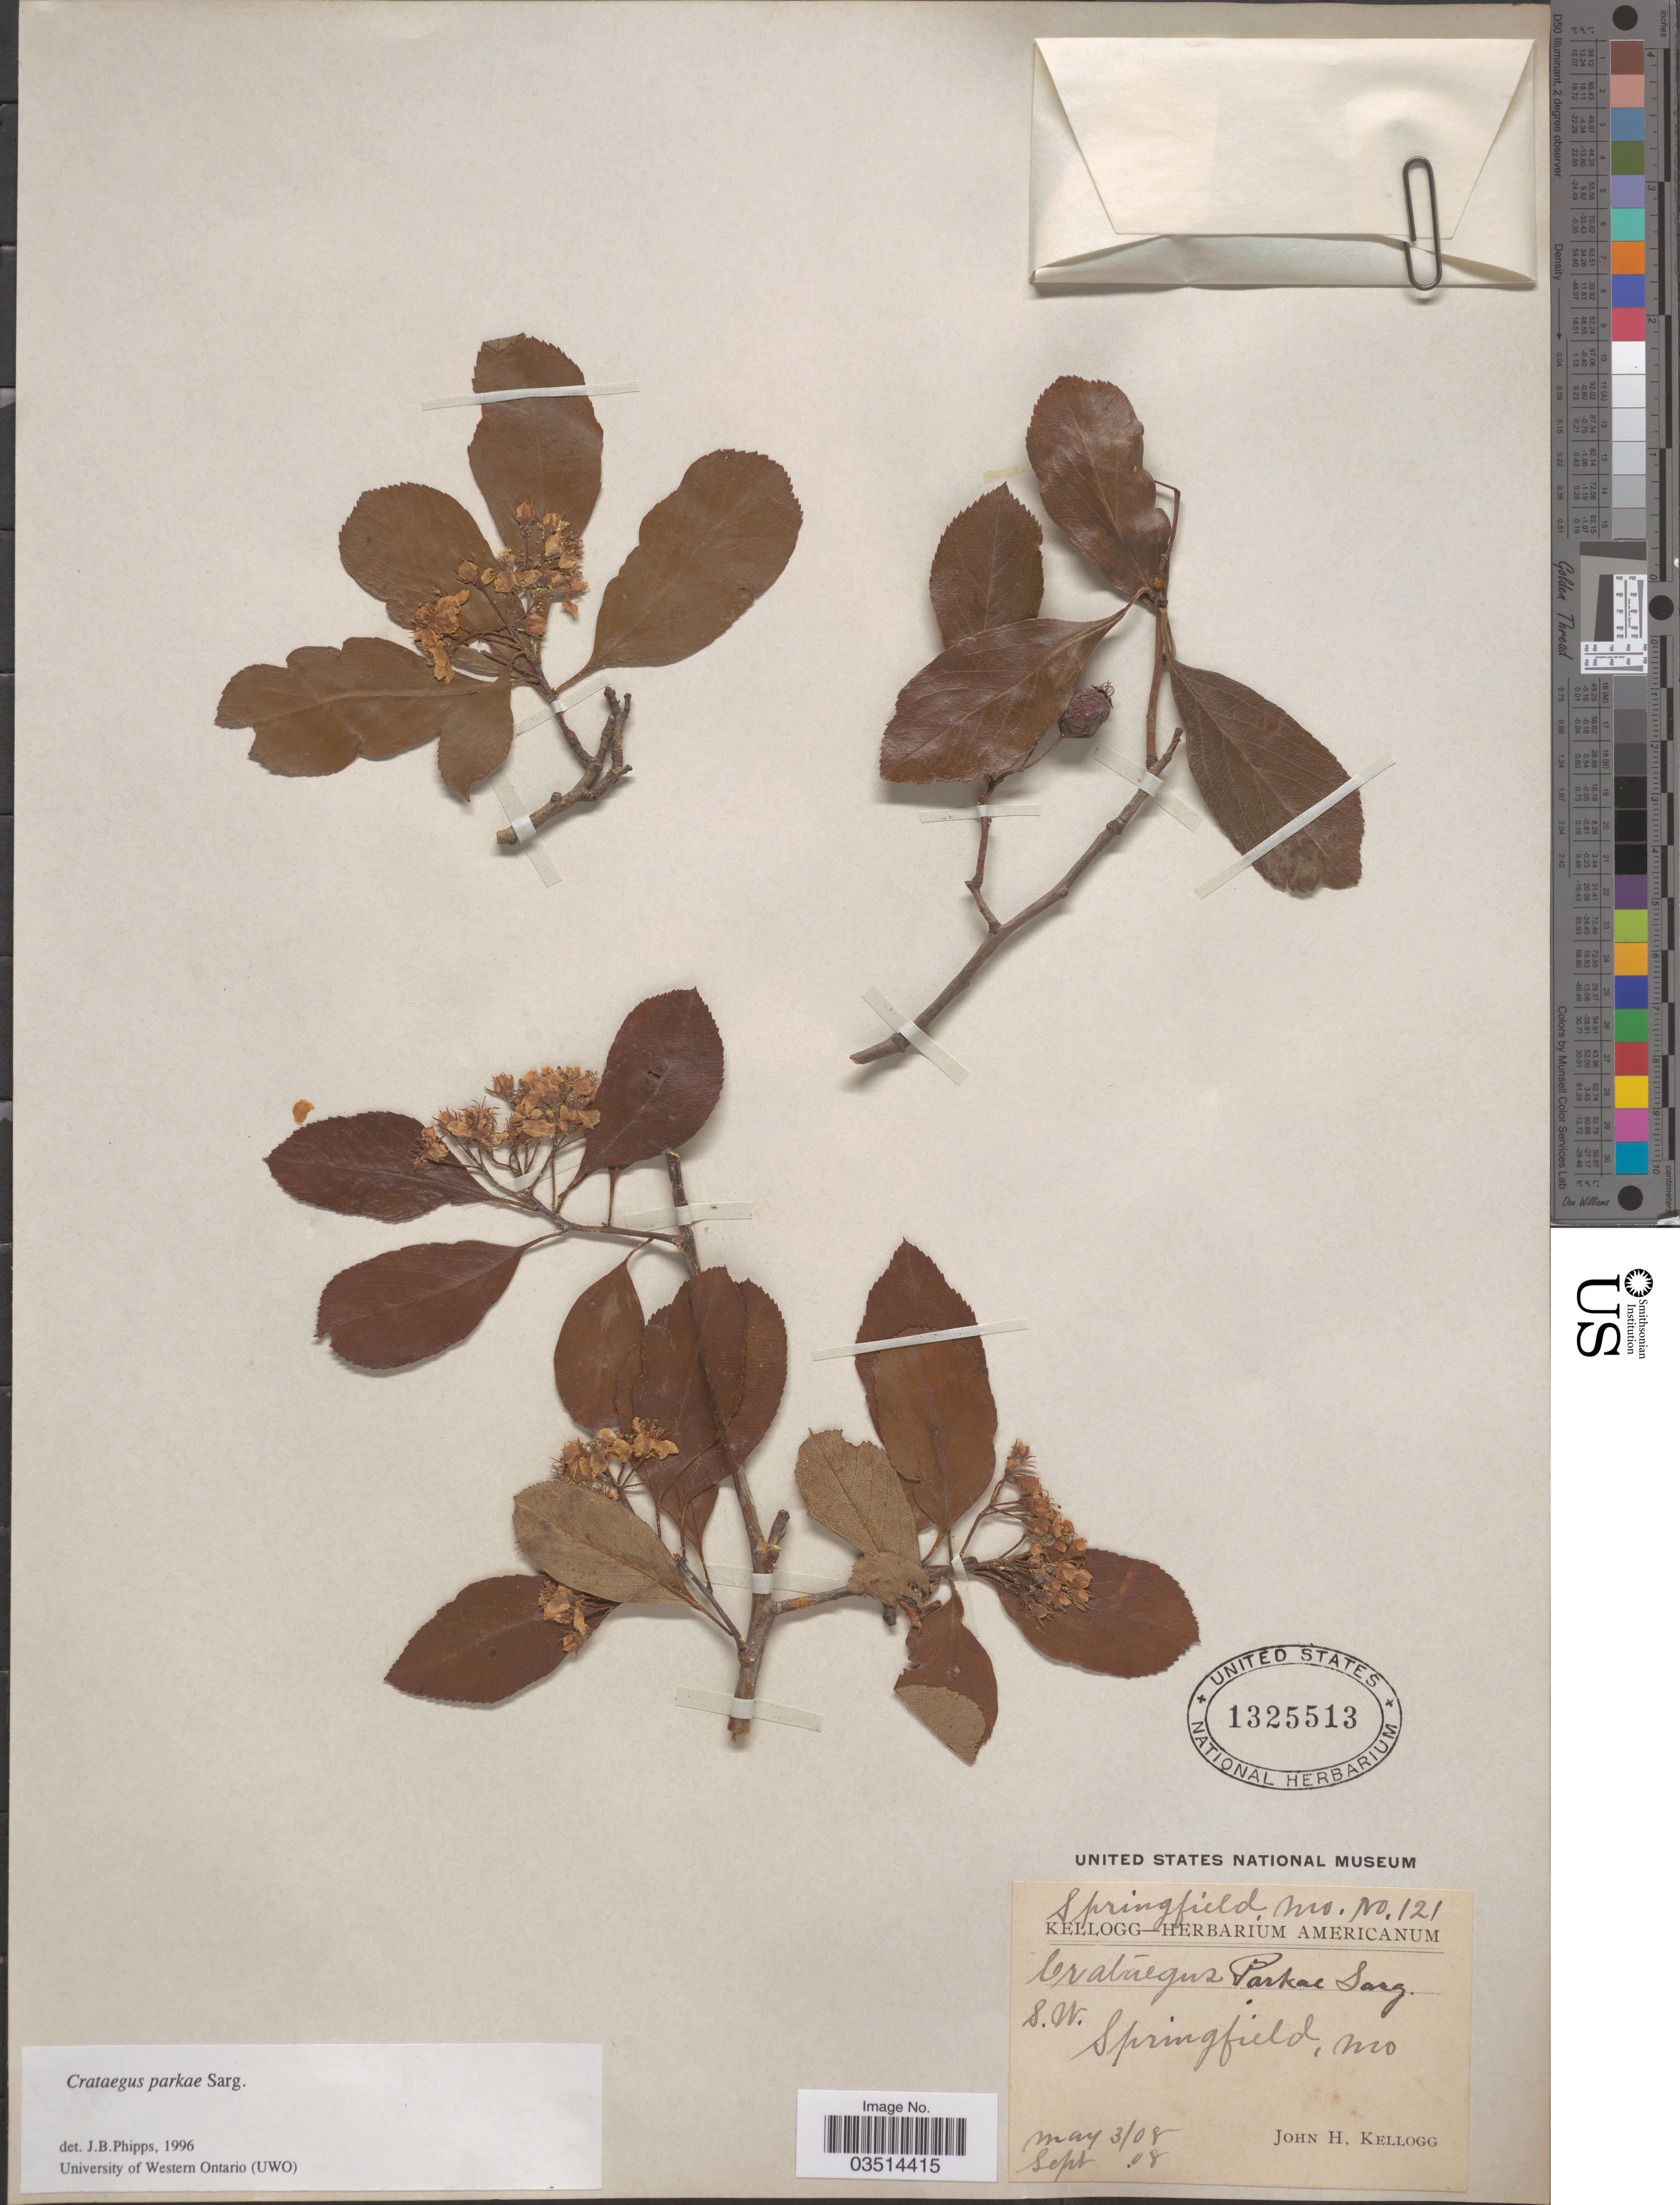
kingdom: Plantae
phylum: Tracheophyta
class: Magnoliopsida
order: Rosales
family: Rosaceae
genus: Crataegus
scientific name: Crataegus crus-galli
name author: L.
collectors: J. H. Kellogg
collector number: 121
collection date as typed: Transcribed d/m/y: 3/5/8 to /9/8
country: United States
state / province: Missouri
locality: Springfield. SW. Springfield.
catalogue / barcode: US 1325513